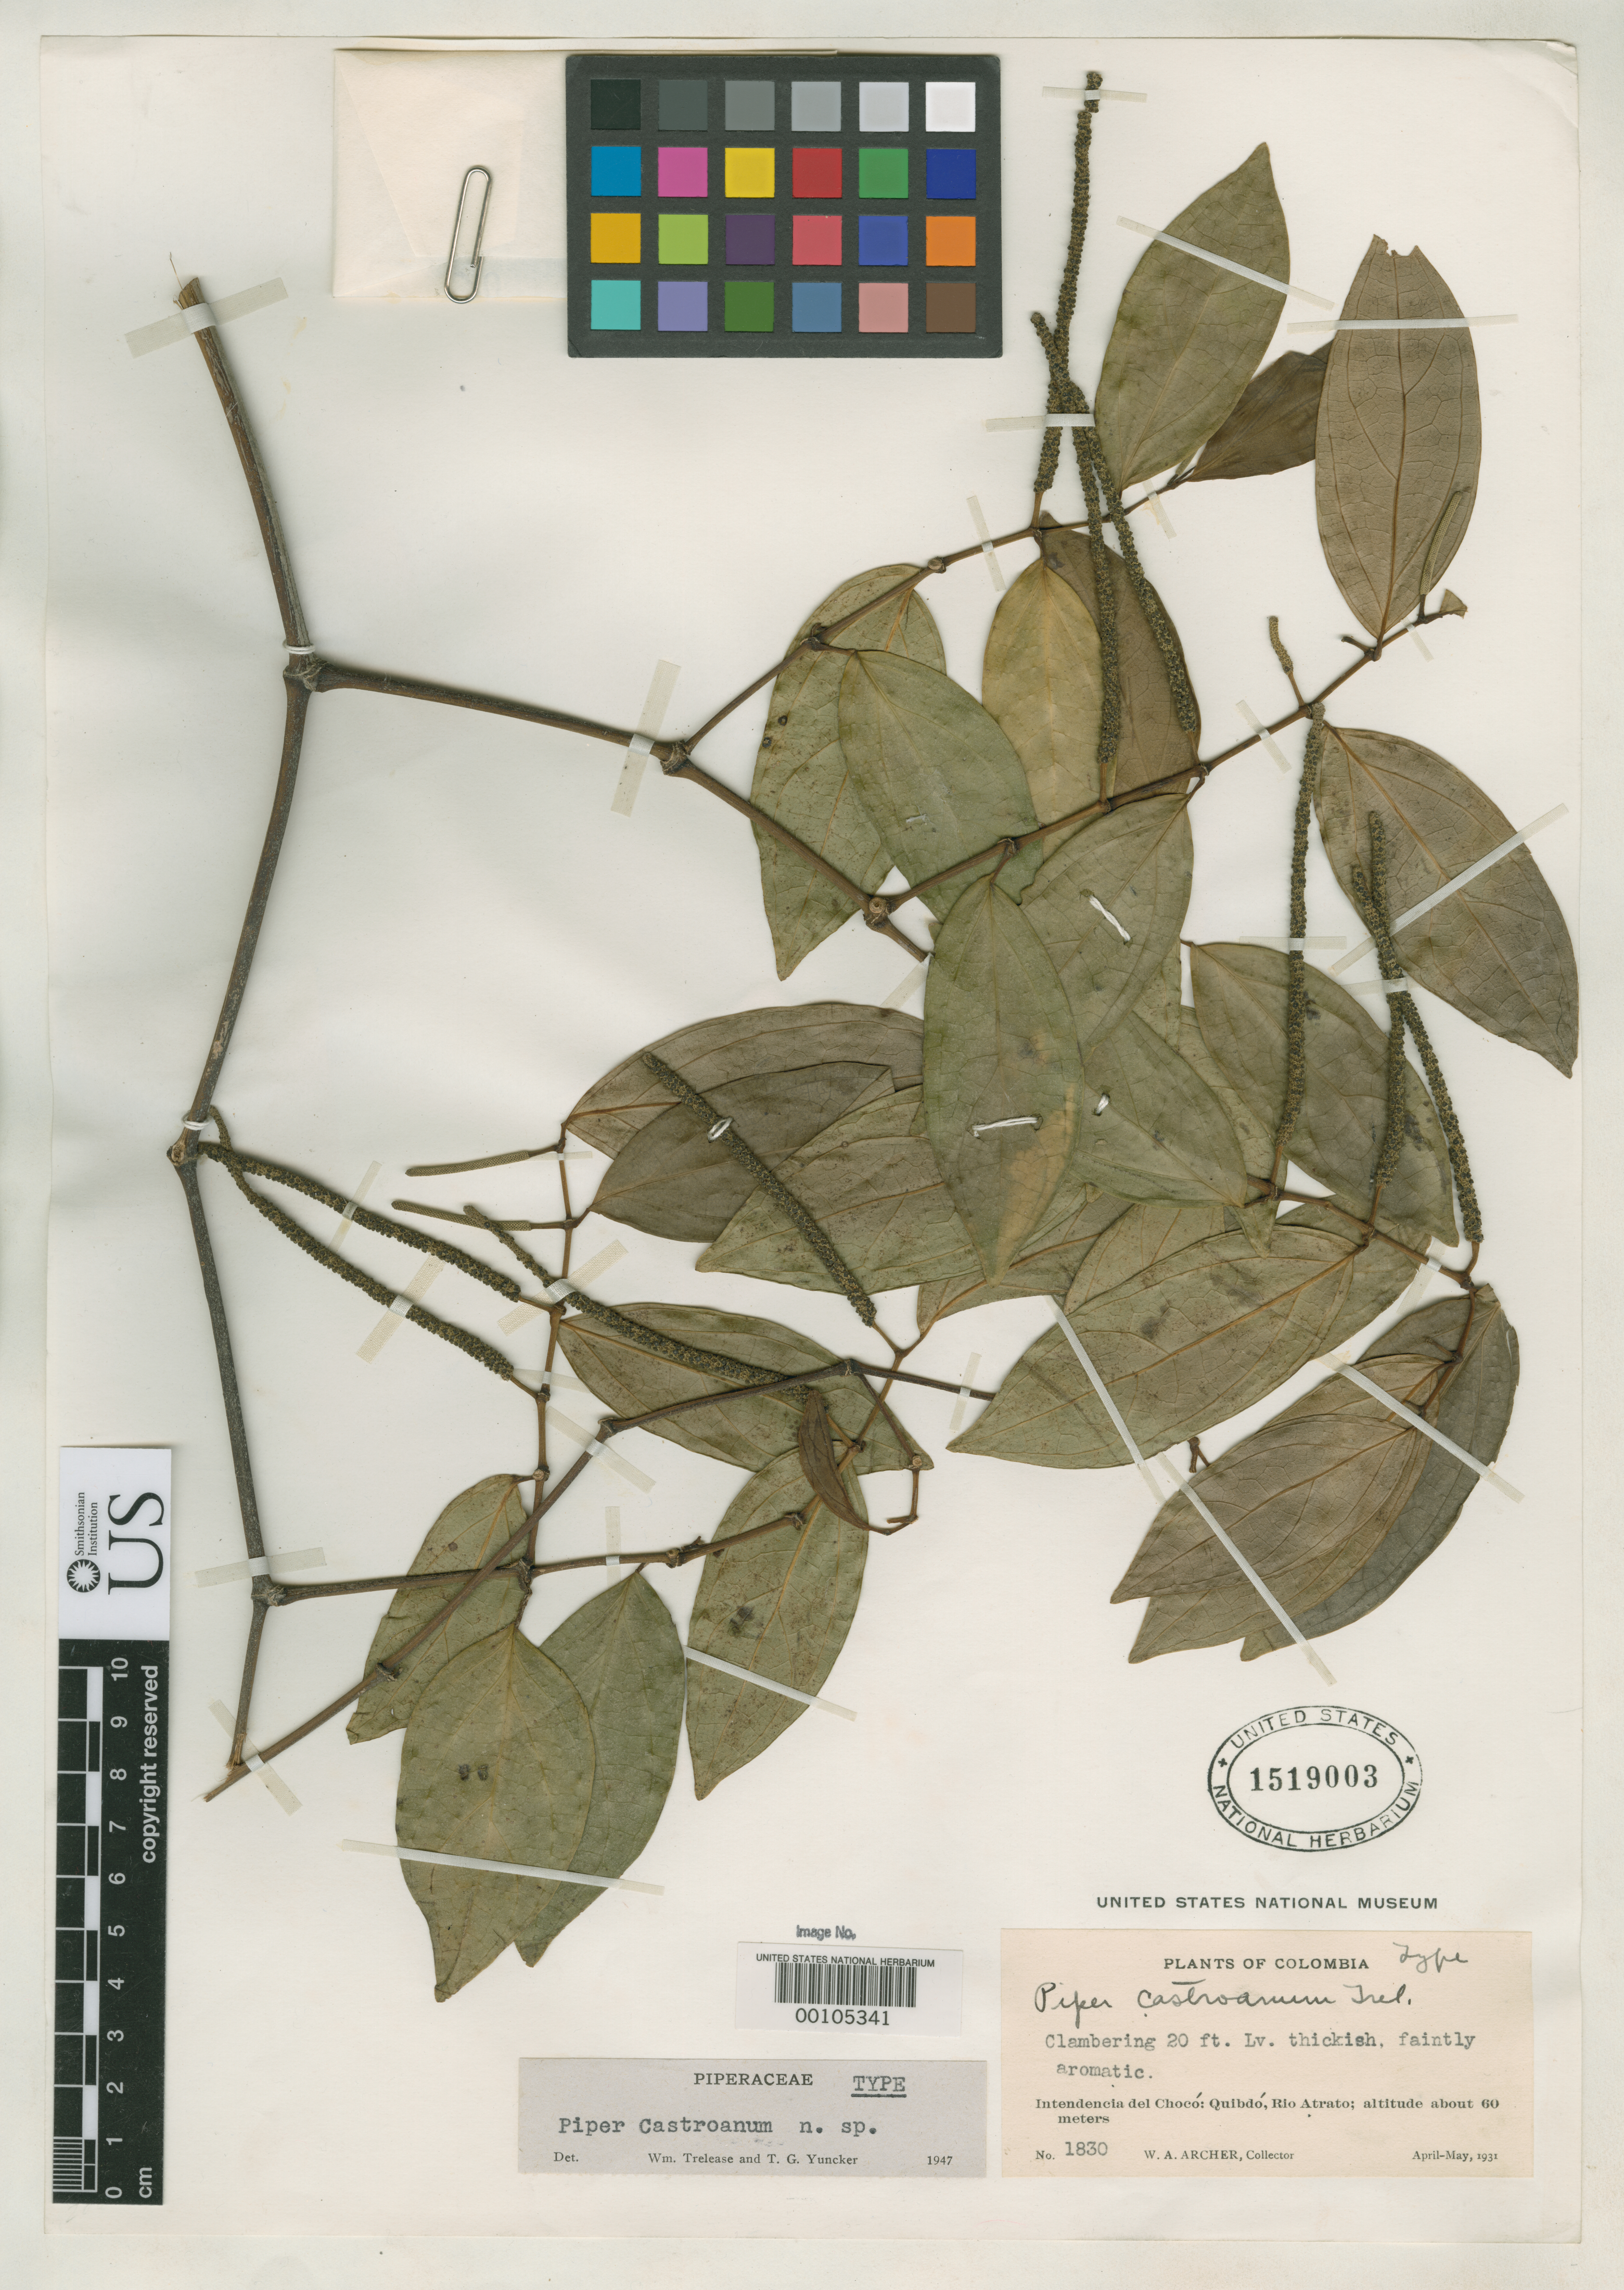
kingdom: Plantae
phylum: Tracheophyta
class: Magnoliopsida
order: Piperales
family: Piperaceae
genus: Piper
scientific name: Piper castroanum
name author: Trel. & Yunck.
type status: Holotype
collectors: W. A. Archer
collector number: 1830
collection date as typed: Apr 1931 to -- May 1931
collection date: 1931-04/1931-05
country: Colombia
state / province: Chocó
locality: Quibdo, Rio Atrato.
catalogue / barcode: US 1519003